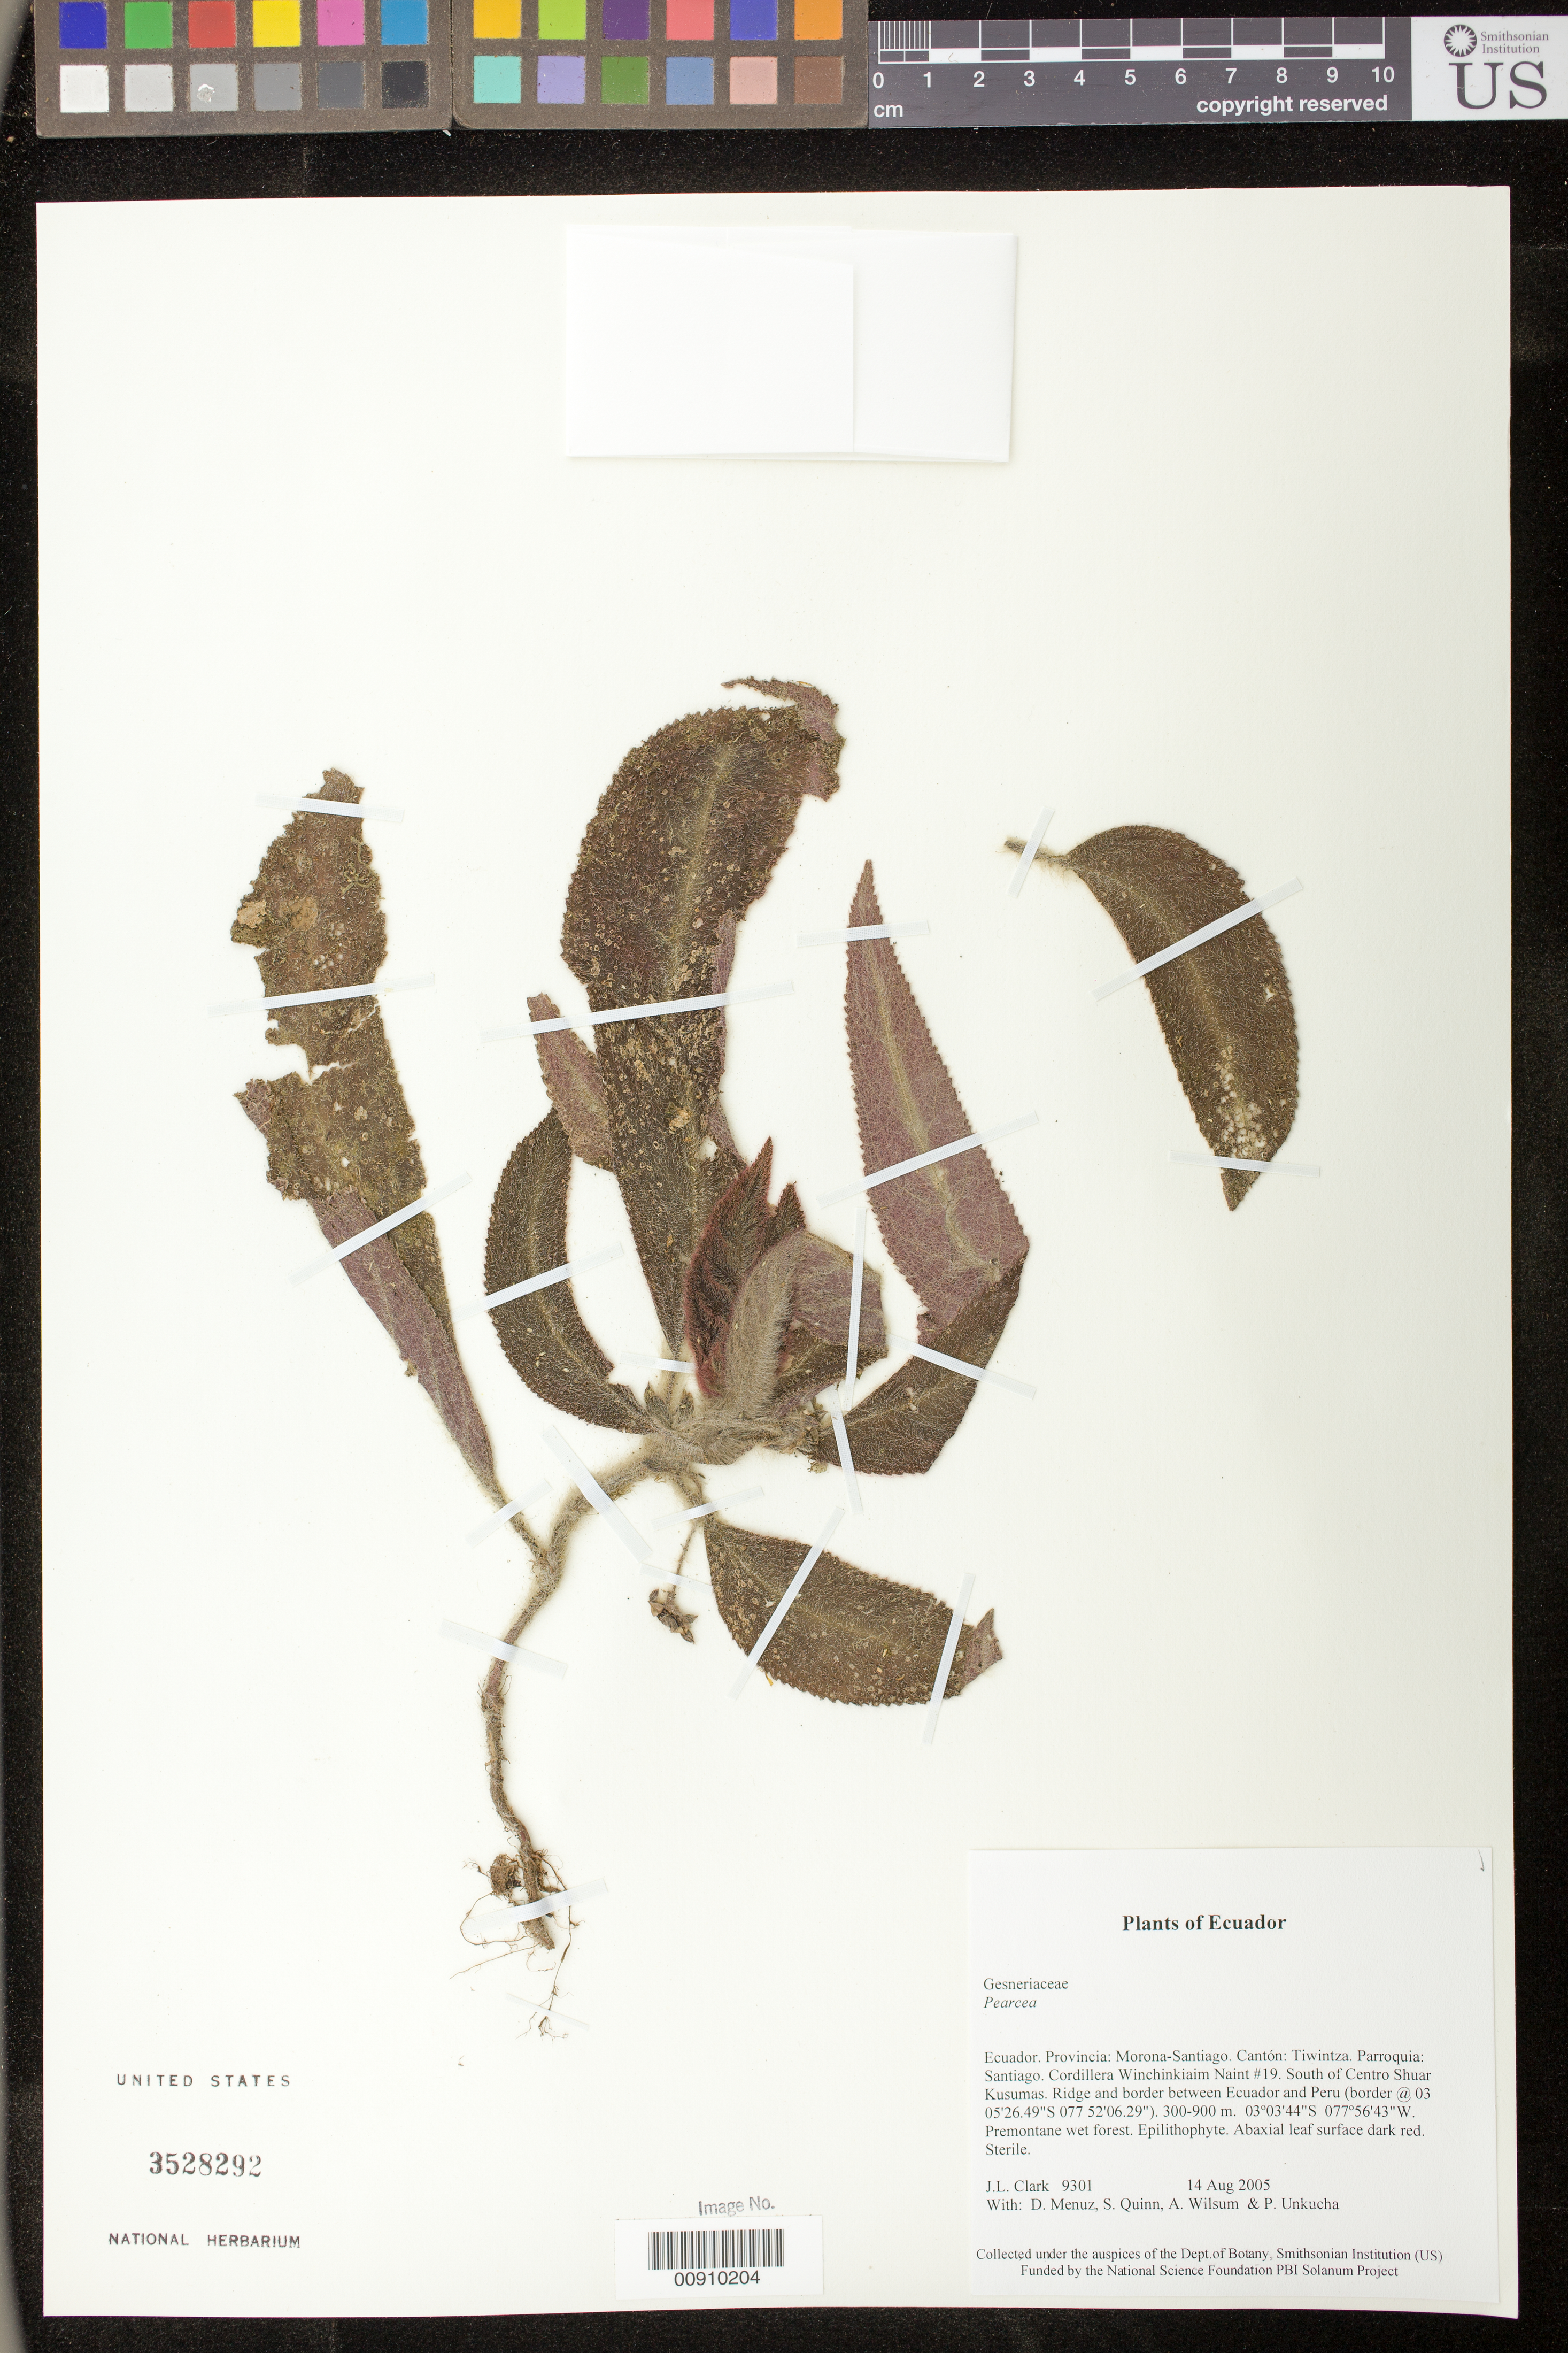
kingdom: Plantae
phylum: Tracheophyta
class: Magnoliopsida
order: Lamiales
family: Gesneriaceae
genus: Pearcea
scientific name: Pearcea sprucei var. sprucei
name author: (Britton ex Rusby) L.P. Kvist & L.E. Skog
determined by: Skog, Laurence E.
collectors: J. L. Clark, D. Menuz, S. Quinn, A. Wilsum & P. Unkucha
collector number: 9301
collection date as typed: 14 Aug 2005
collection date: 2005-08-14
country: Ecuador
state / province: Morona-Santiago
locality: Tiwintza. Parroquia: Santiago. Cordillera Winchinkiaim Naint #19. South of Centro Shuar Kusumas. Ridge and border between Ecuador and Peru (border @ 03°05'26.49"S 077°52'06.29").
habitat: Premontane wet forest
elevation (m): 300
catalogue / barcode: US 3528292